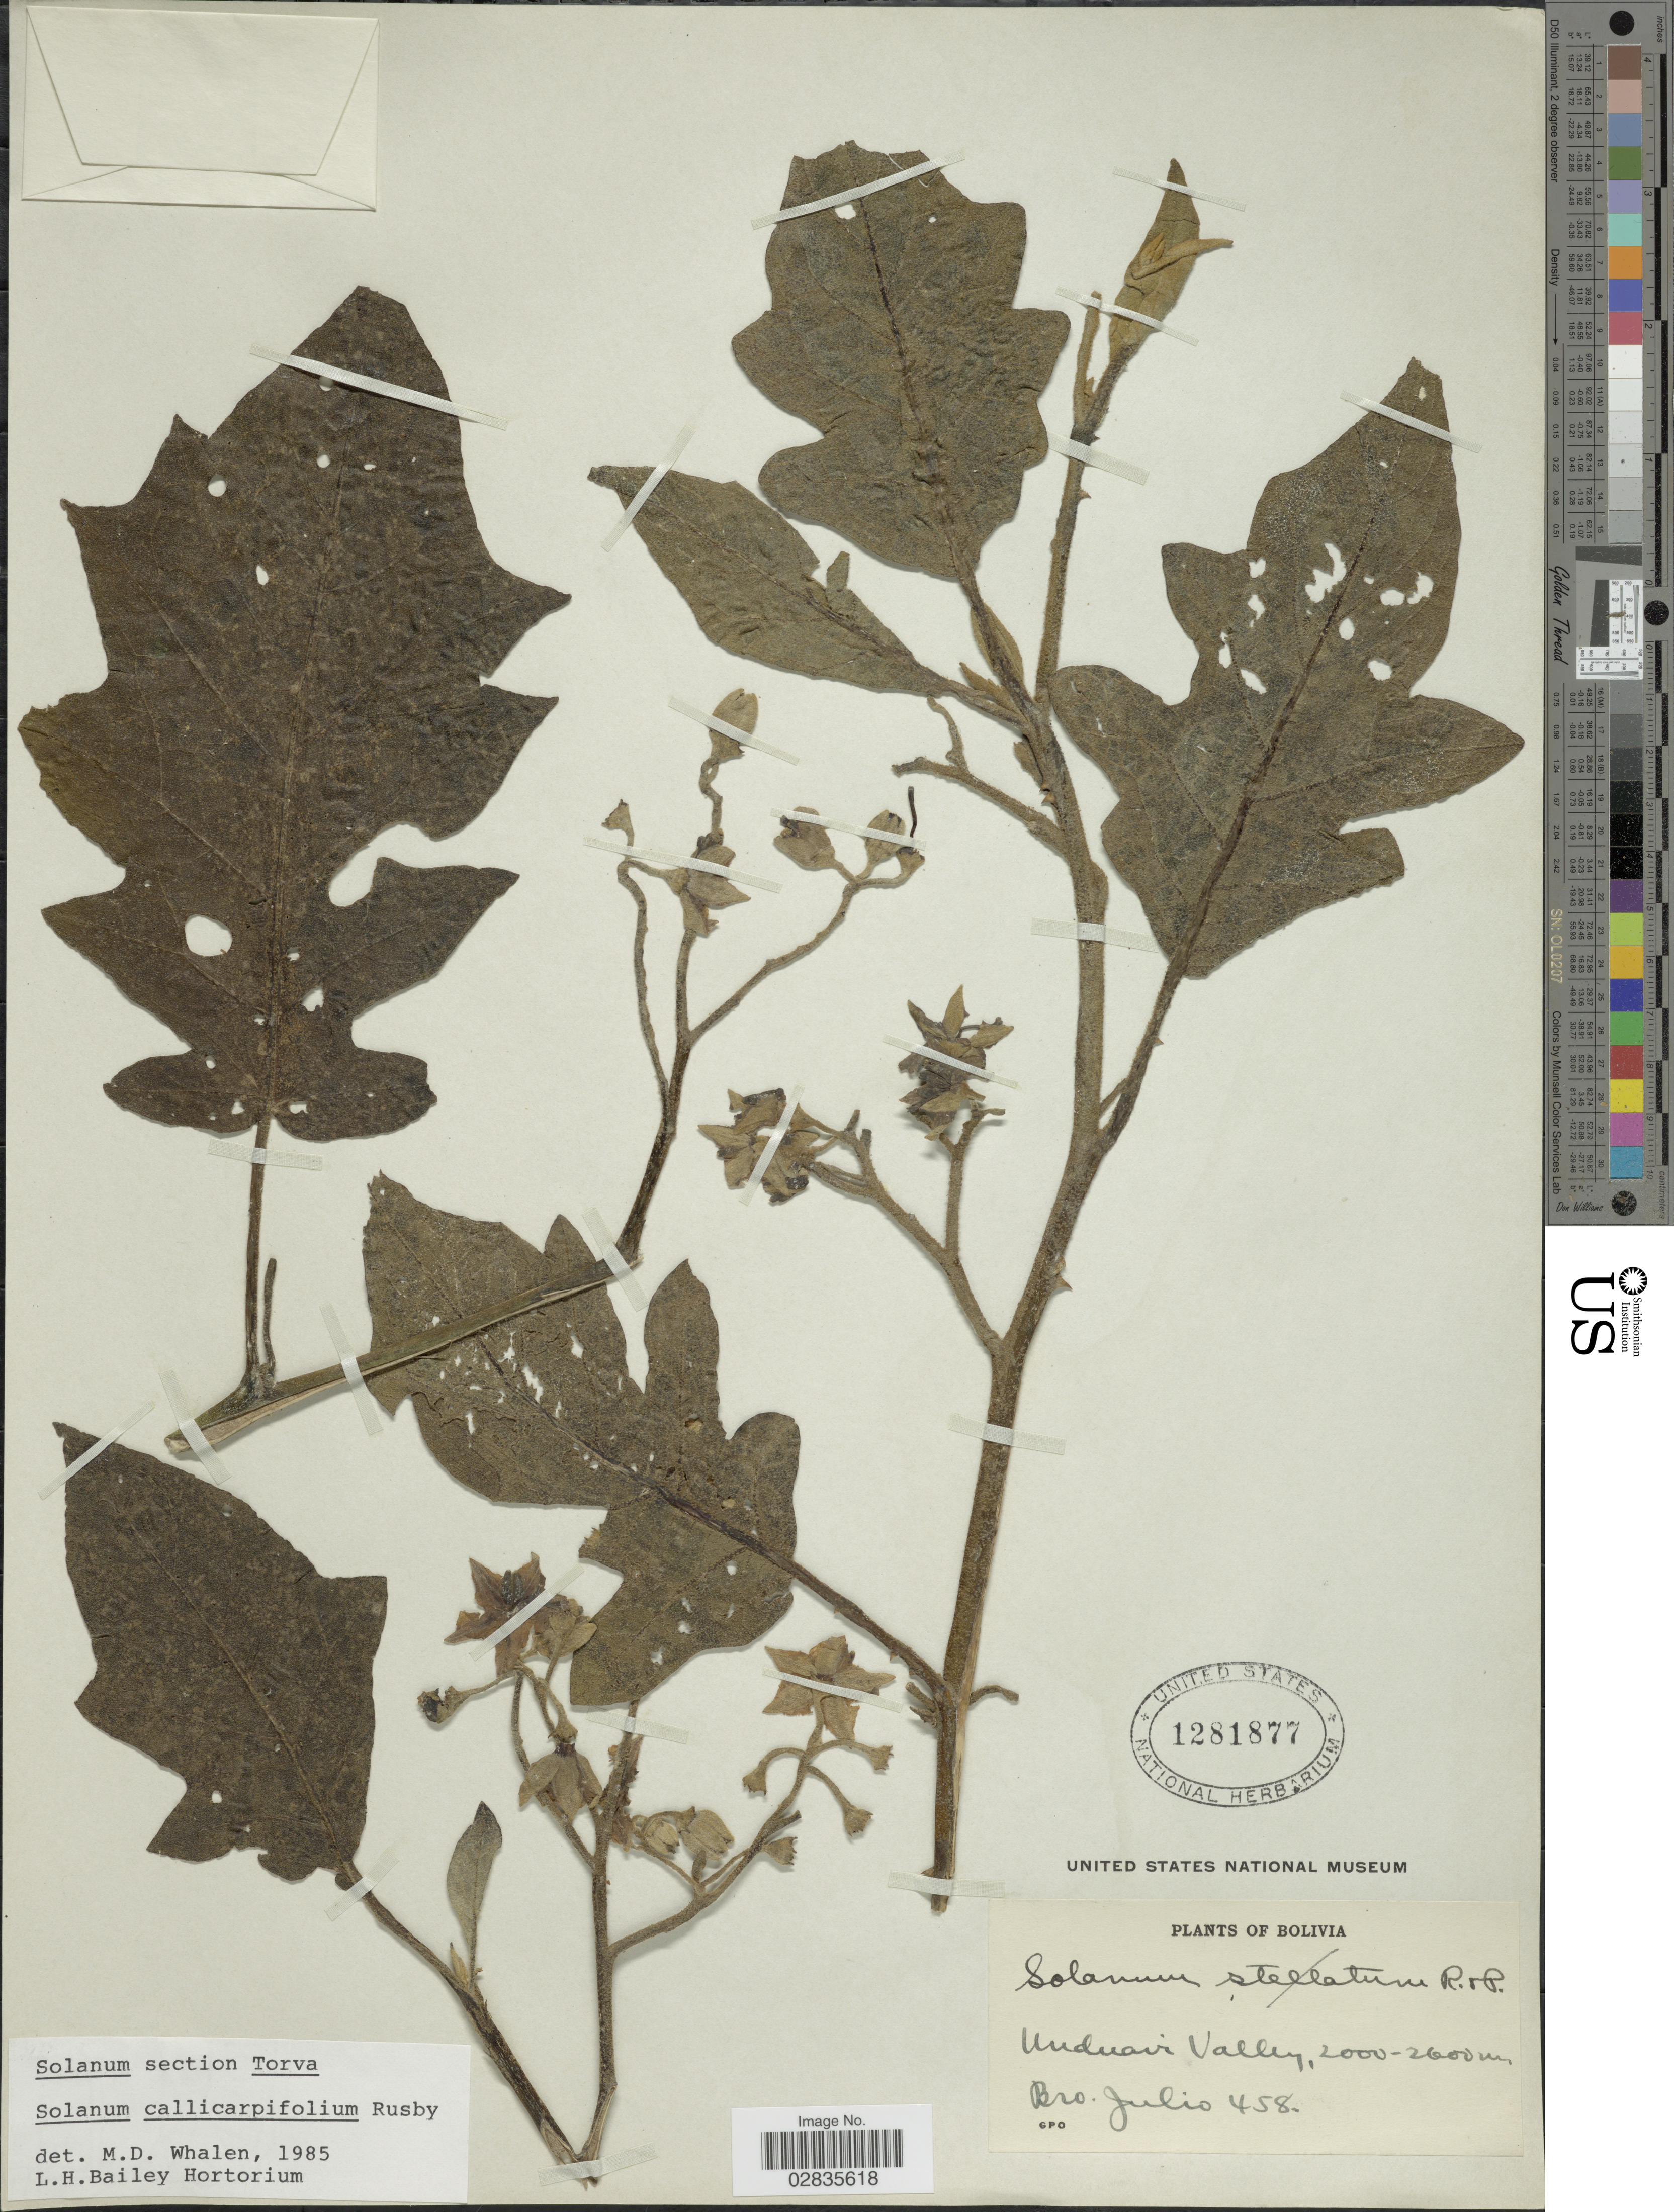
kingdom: Plantae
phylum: Tracheophyta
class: Magnoliopsida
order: Solanales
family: Solanaceae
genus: Solanum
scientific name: Solanum callicarpifolium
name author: Kunth & Bouché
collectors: Bro. Julio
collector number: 458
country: Bolivia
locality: Unduavi Valley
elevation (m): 2000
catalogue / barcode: US 1281877